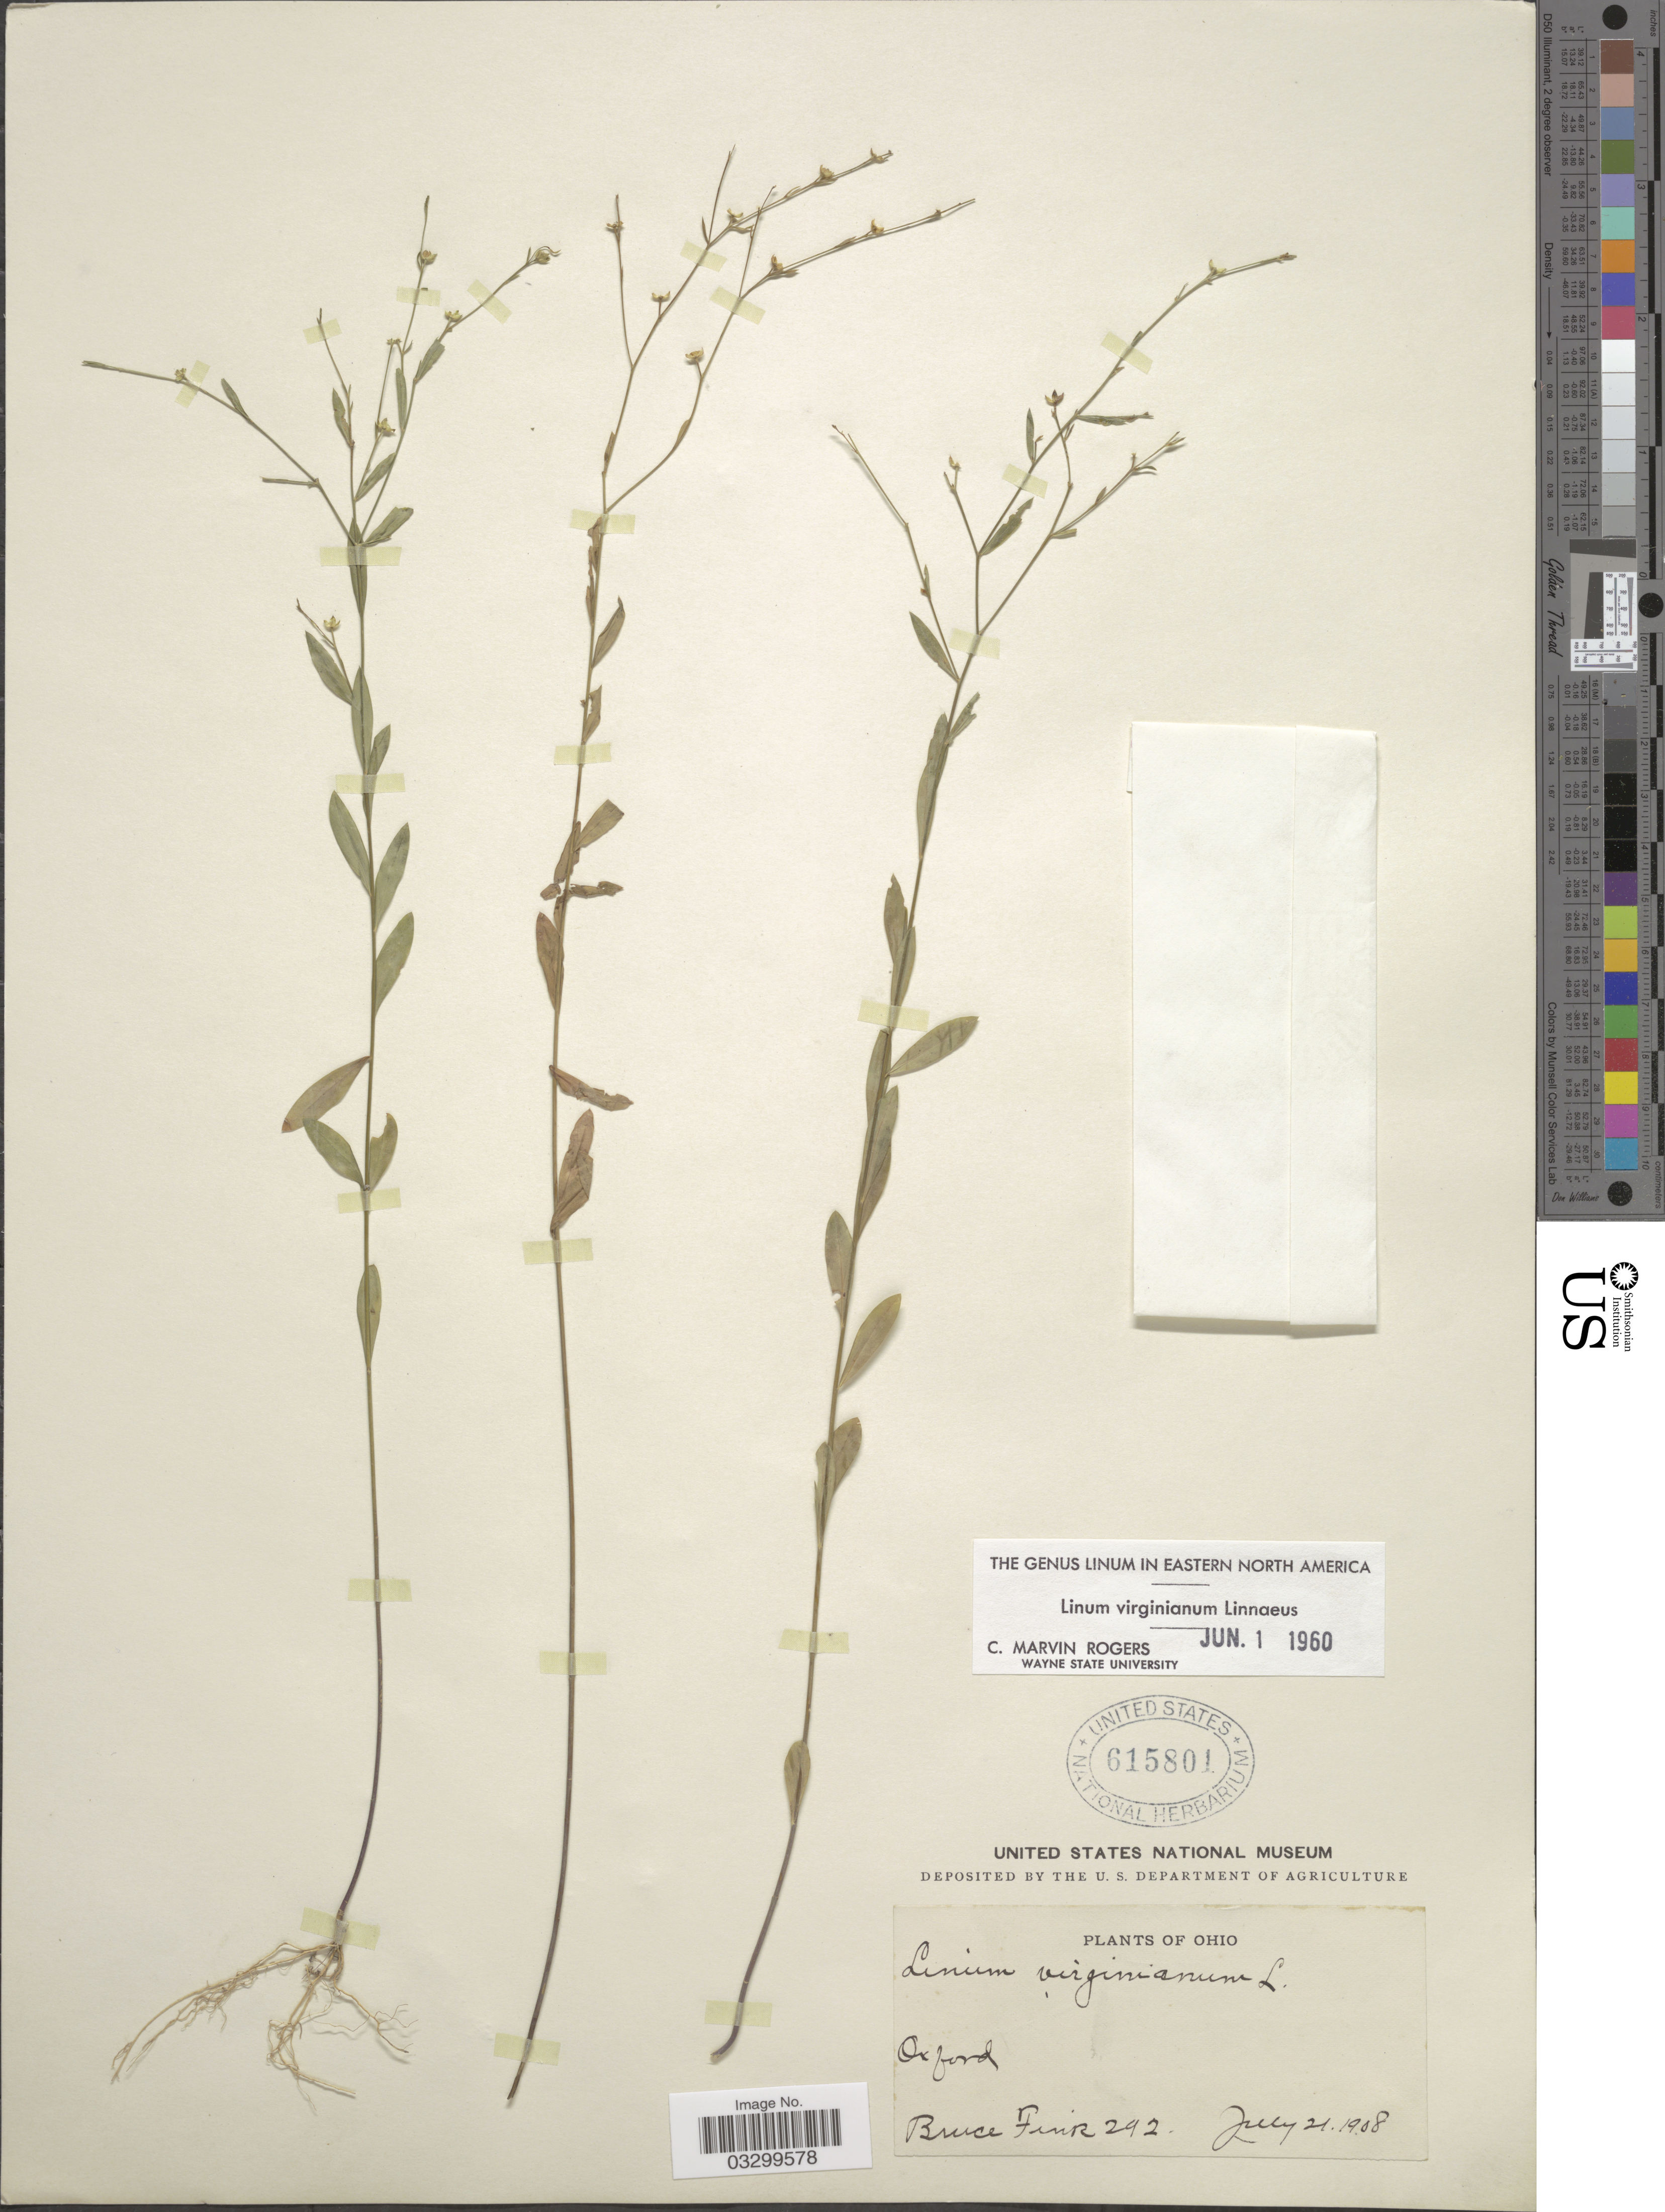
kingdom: Plantae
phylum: Tracheophyta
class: Magnoliopsida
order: Malpighiales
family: Linaceae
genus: Linum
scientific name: Linum virginianum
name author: L.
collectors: B. Fink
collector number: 292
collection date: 1908-07-21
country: United States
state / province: Ohio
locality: Oxford.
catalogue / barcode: US 615801